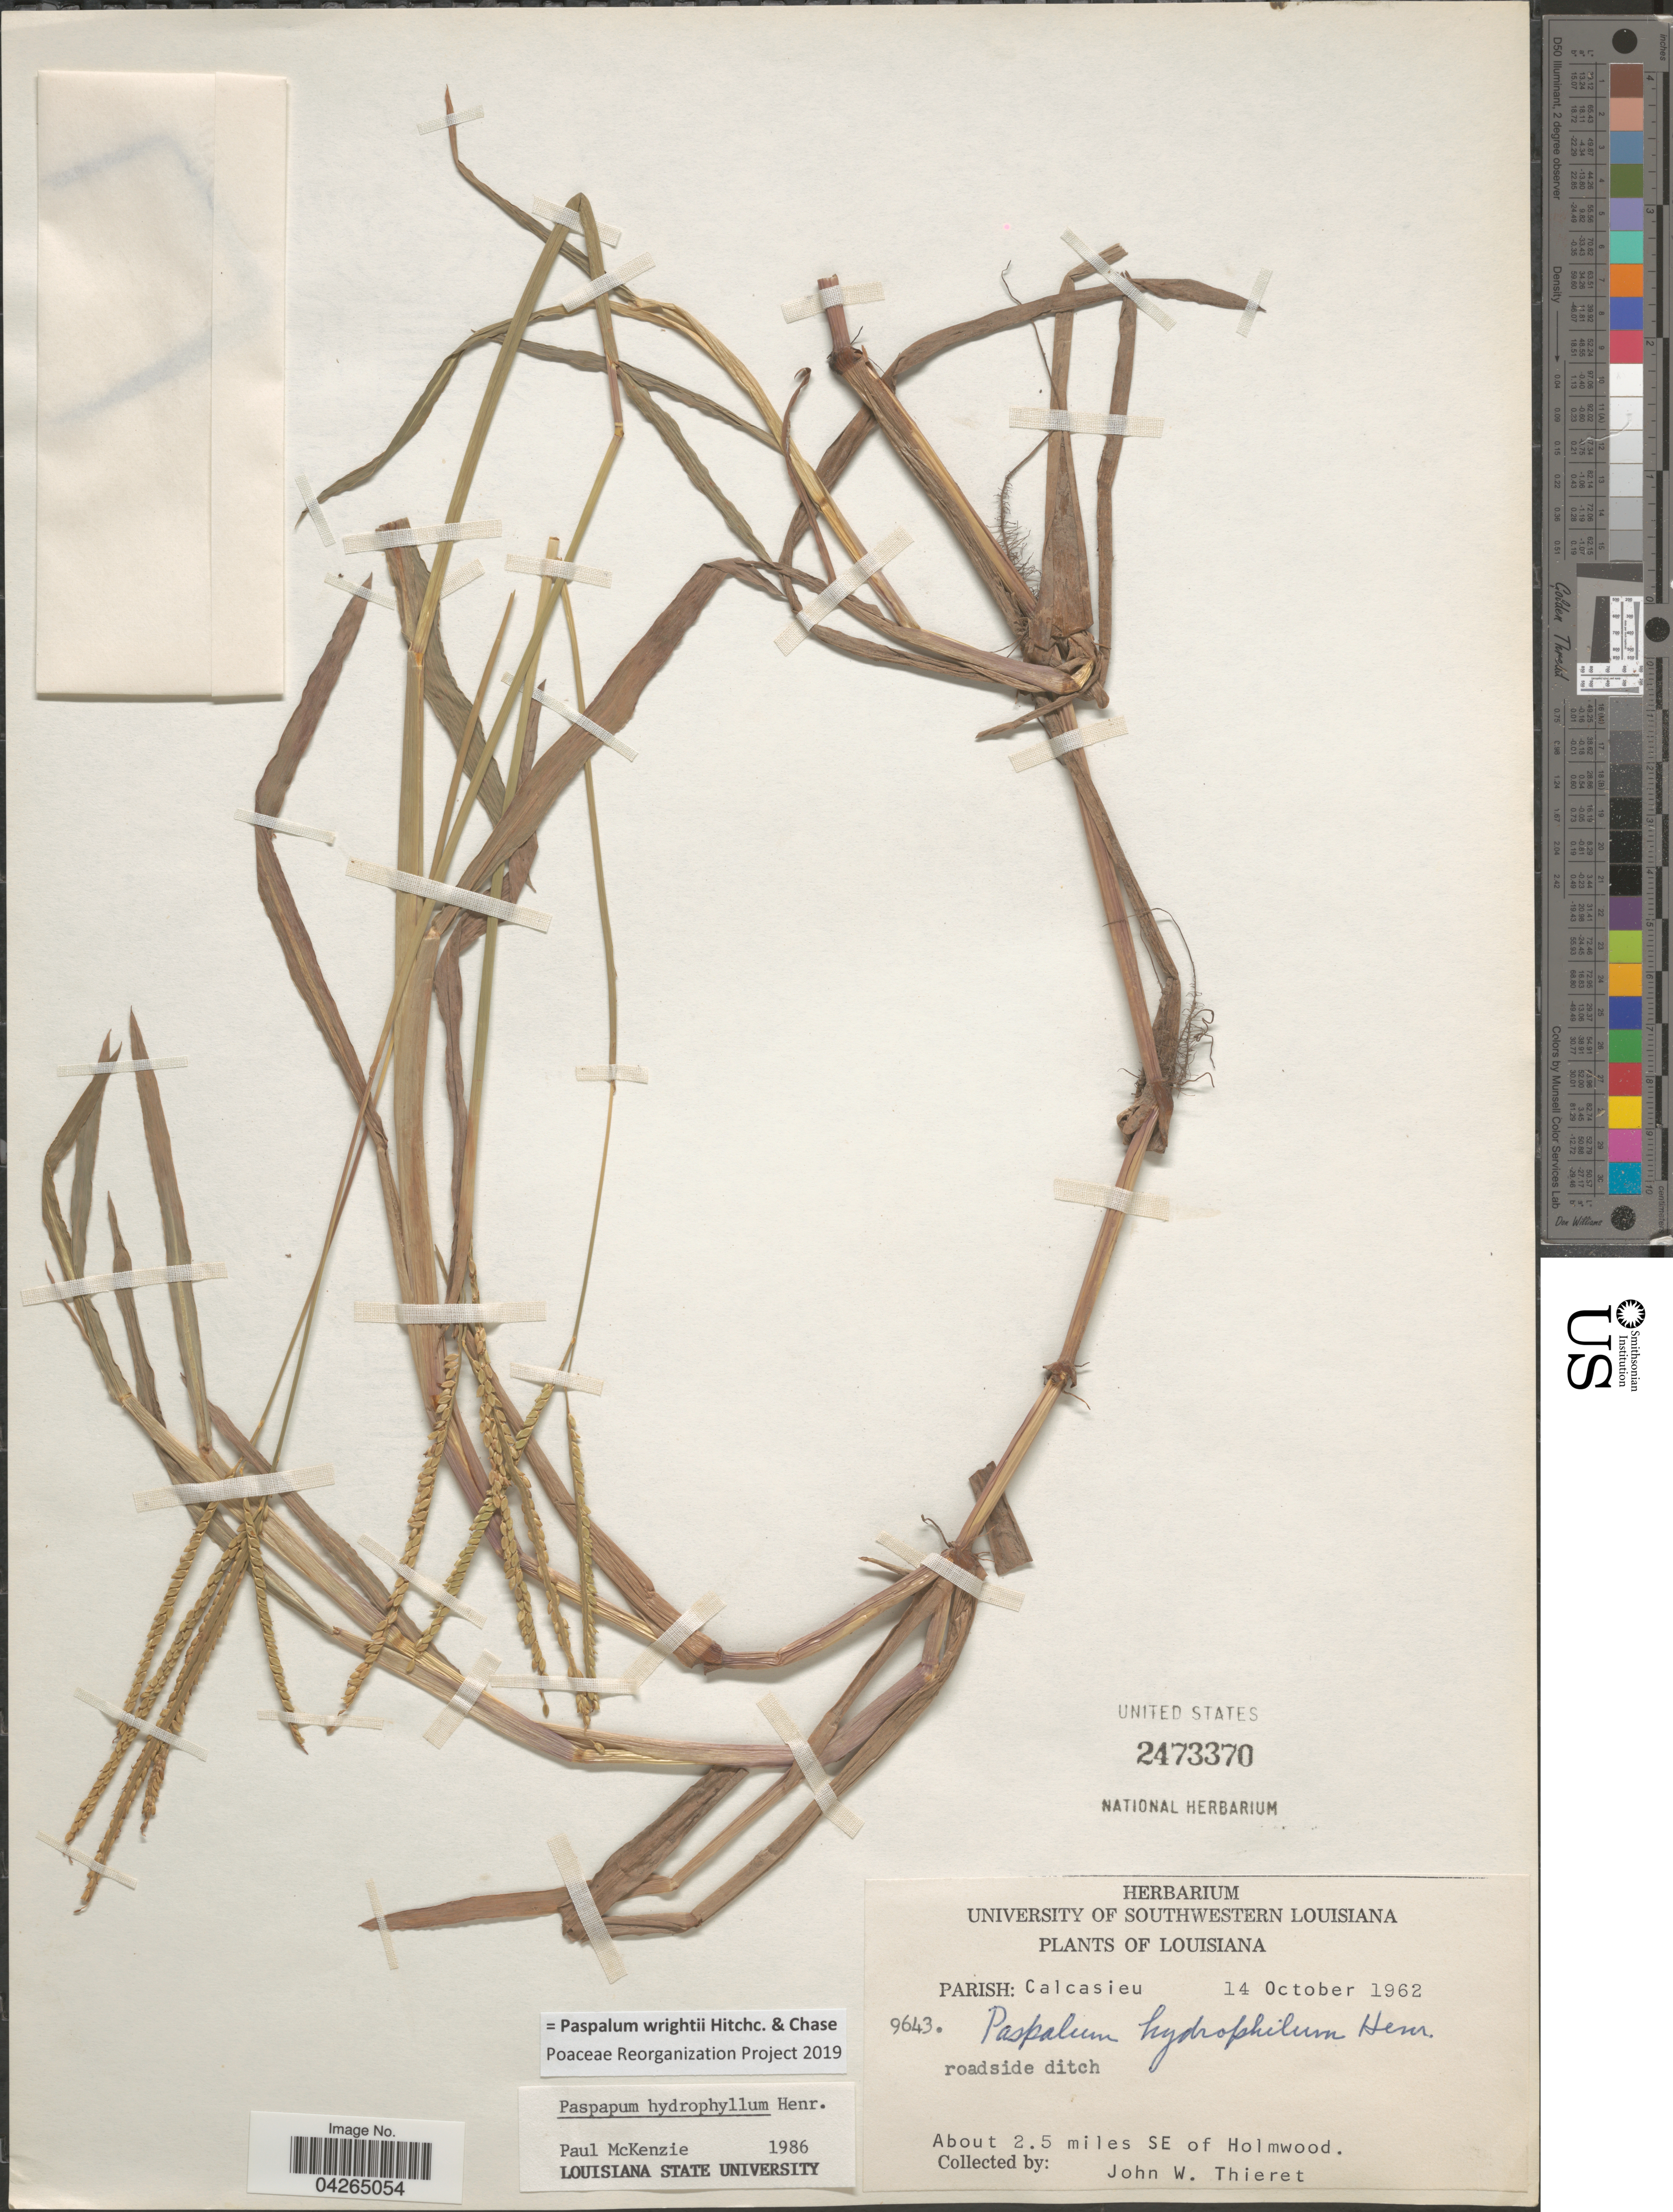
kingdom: Plantae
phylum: Tracheophyta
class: Liliopsida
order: Poales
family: Poaceae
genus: Paspalum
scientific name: Paspalum wrightii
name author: Hitchc. & Chase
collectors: J. W. Thieret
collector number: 9643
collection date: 1962-10-14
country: United States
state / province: Louisiana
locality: Parish: Calcasieu. Roadside ditch. About 2.5 miles SE of Holmwood.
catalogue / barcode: US 2473370